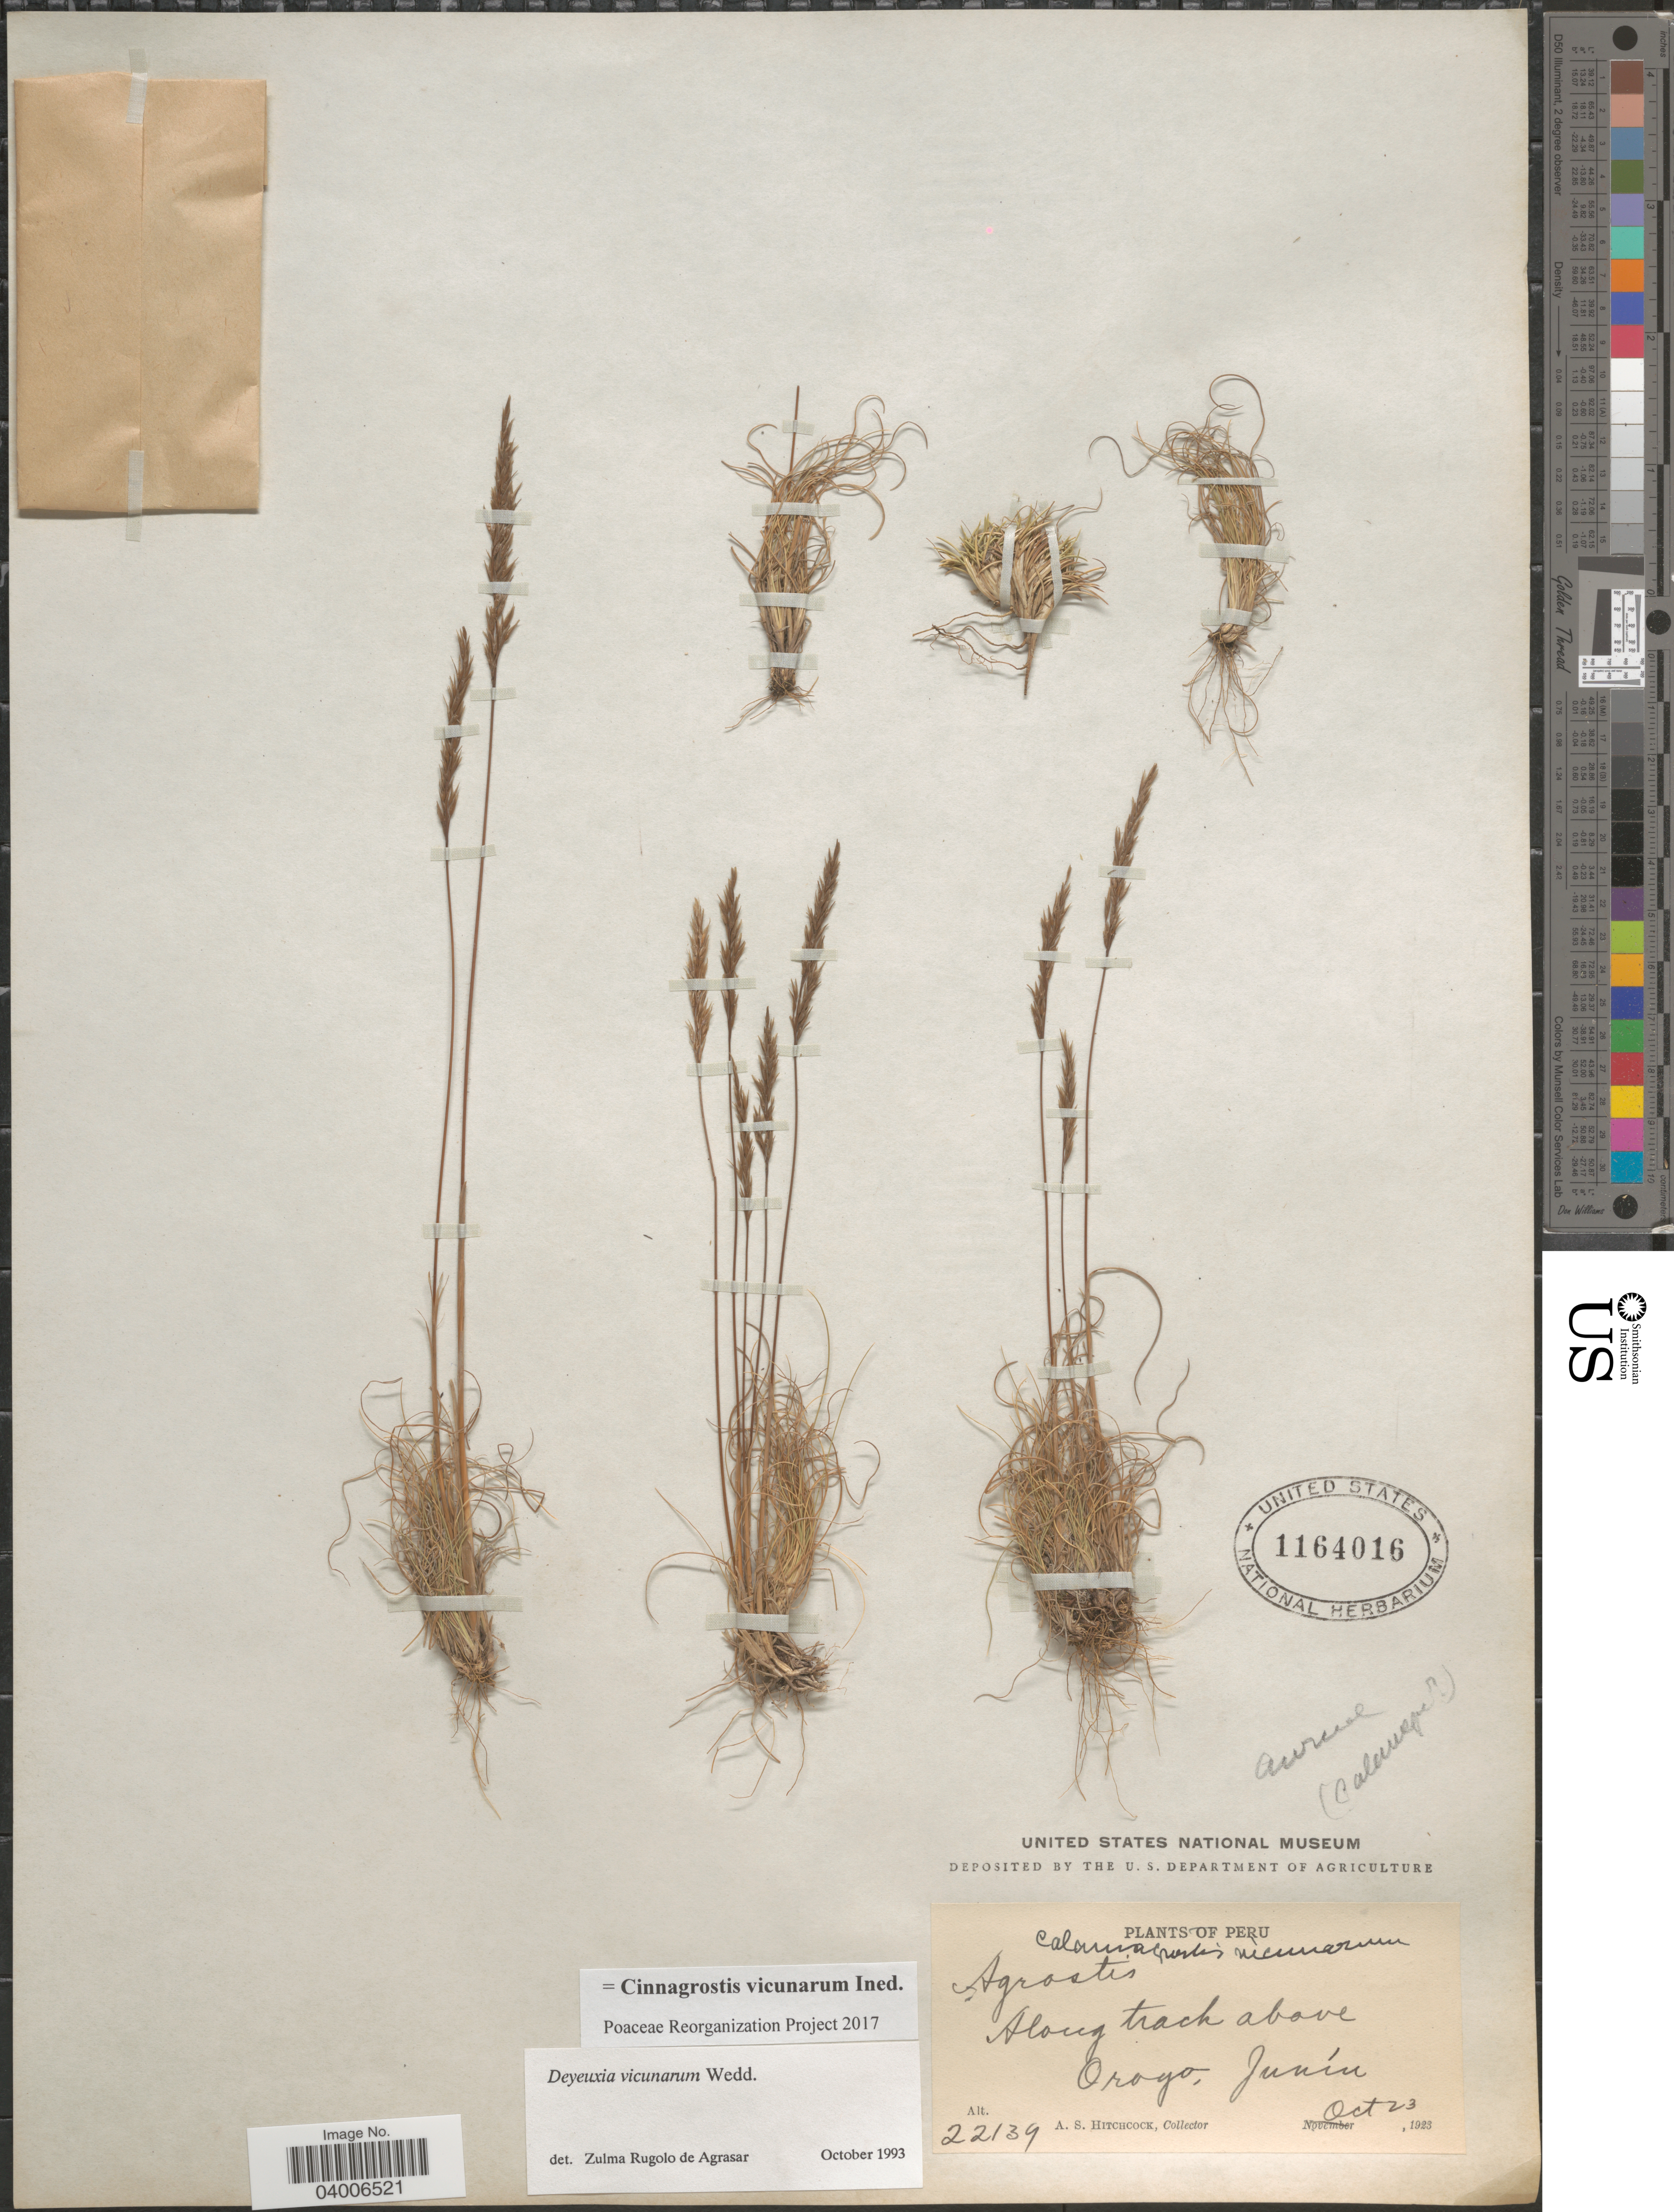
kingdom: Plantae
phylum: Tracheophyta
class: Liliopsida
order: Poales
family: Poaceae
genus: Cinnagrostis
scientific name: Cinnagrostis vicunarum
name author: (Wedd.) P.M. Peterson et al.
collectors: A. S. Hitchcock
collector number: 22139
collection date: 1923-10-23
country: Peru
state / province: Junín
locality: Along track above Oroyo.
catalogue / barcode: US 1164016